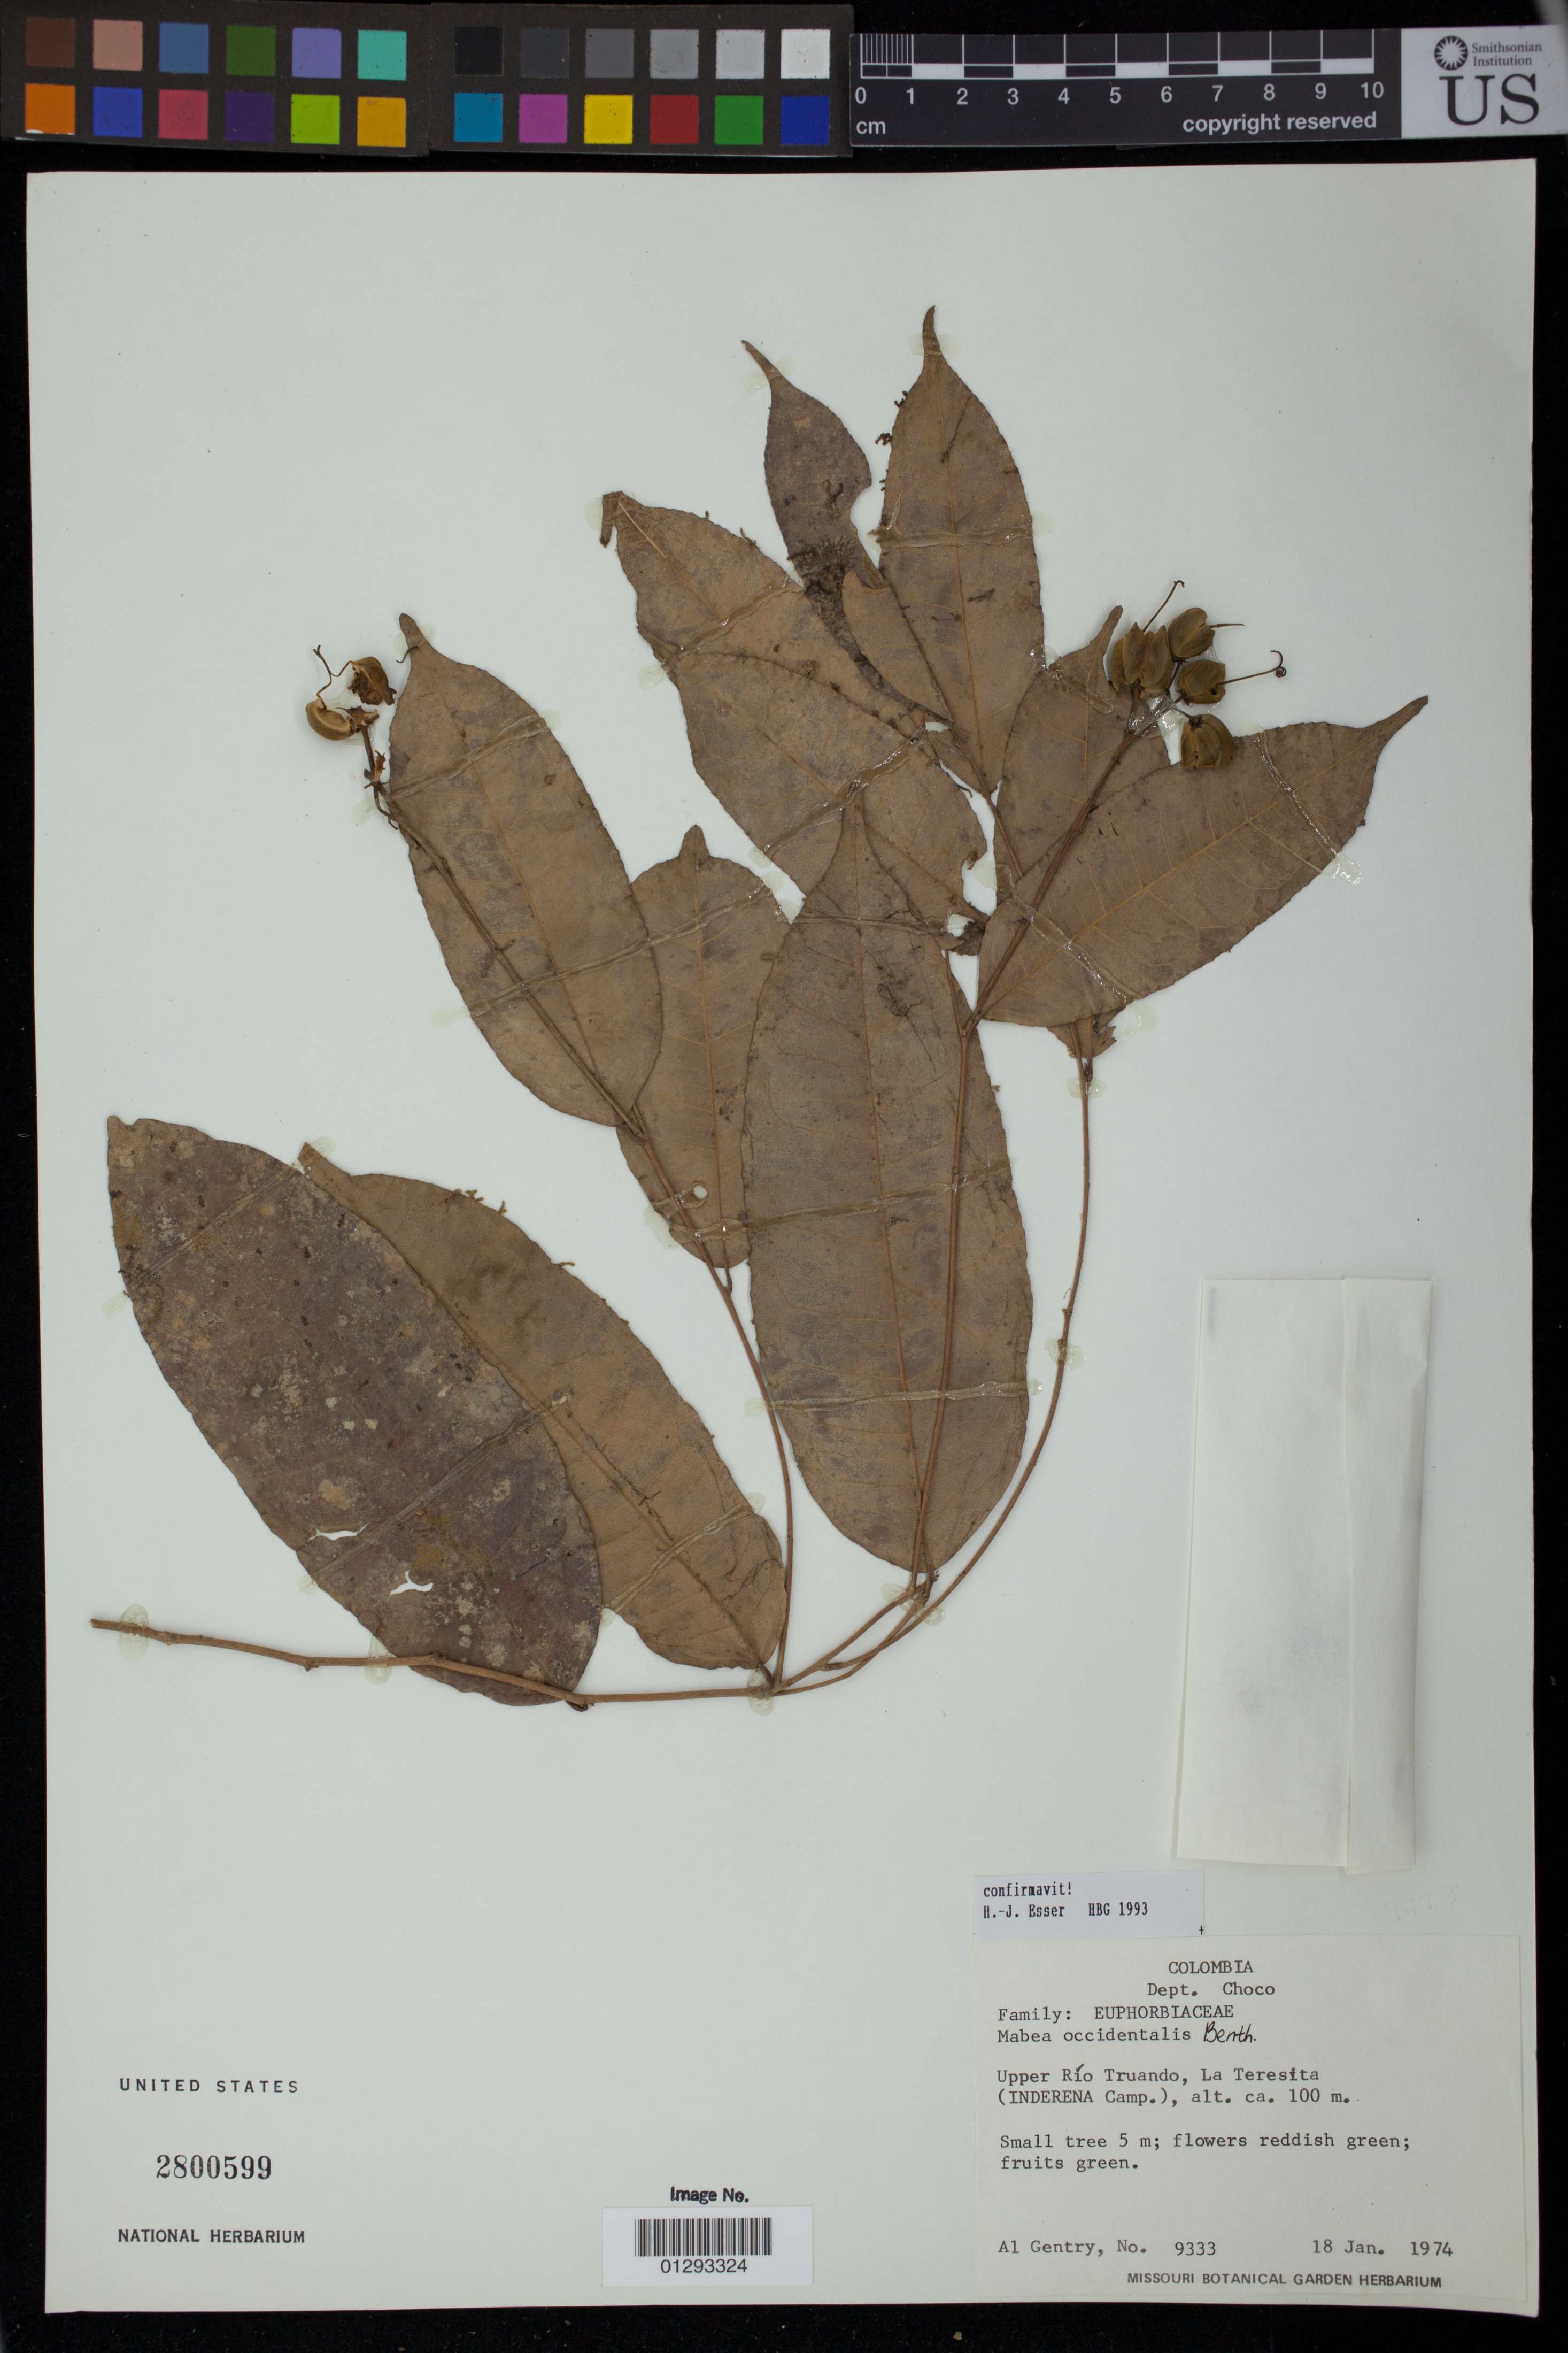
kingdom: Plantae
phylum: Tracheophyta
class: Magnoliopsida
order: Malpighiales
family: Euphorbiaceae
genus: Mabea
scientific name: Mabea occidentalis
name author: Benth.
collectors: A. Gentry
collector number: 9333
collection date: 1974-01-18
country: Colombia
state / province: Choco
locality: Upper Rio Truando, La Teresita (Inderena Camp.)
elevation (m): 100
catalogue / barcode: US 2800599